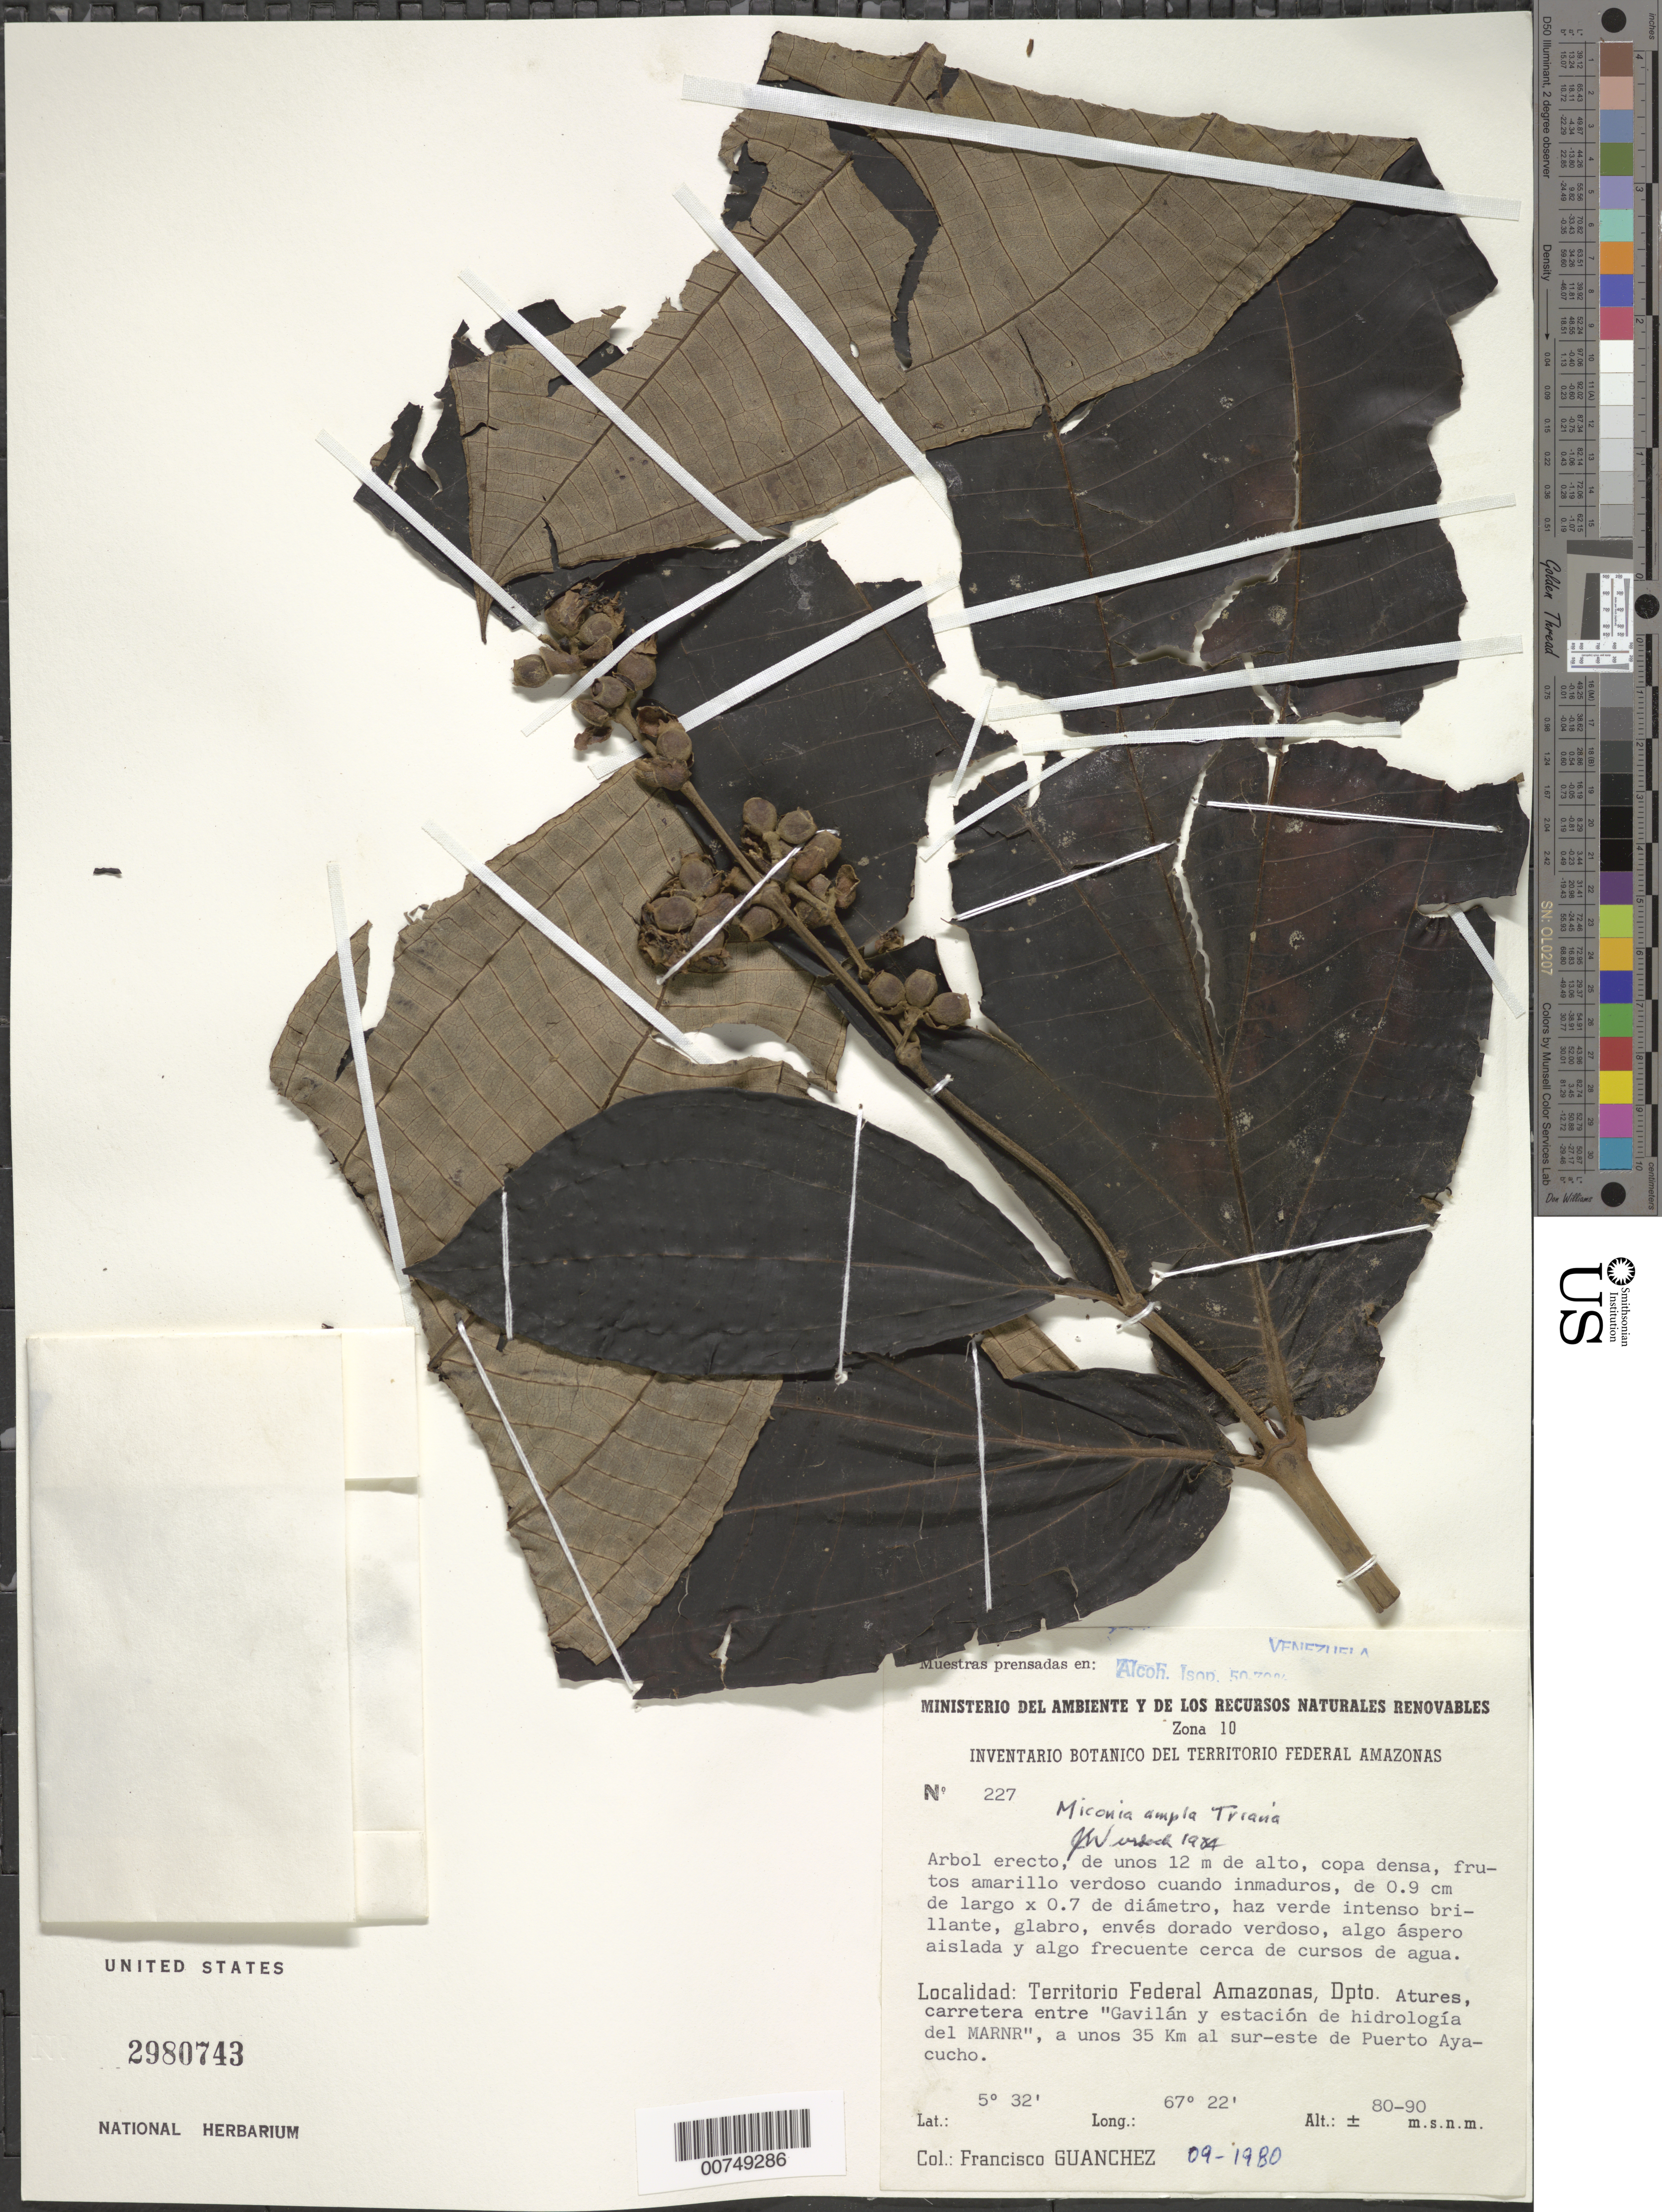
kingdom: Plantae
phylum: Tracheophyta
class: Magnoliopsida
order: Myrtales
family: Melastomataceae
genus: Miconia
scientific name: Miconia ampla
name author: Triana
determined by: Wurdack, John J., (US), US (UNITED STATES)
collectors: F. Guánchez M.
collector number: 227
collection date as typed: Aug-80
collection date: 1980-08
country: Venezuela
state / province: Amazonas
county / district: Atures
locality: "Gavilan y estacion de hidrologia del MARNR", carretera, a unos 35 km al sur-este de Puerto Ayacucho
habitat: Cerca de cursos de agua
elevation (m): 80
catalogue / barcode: US 2980743